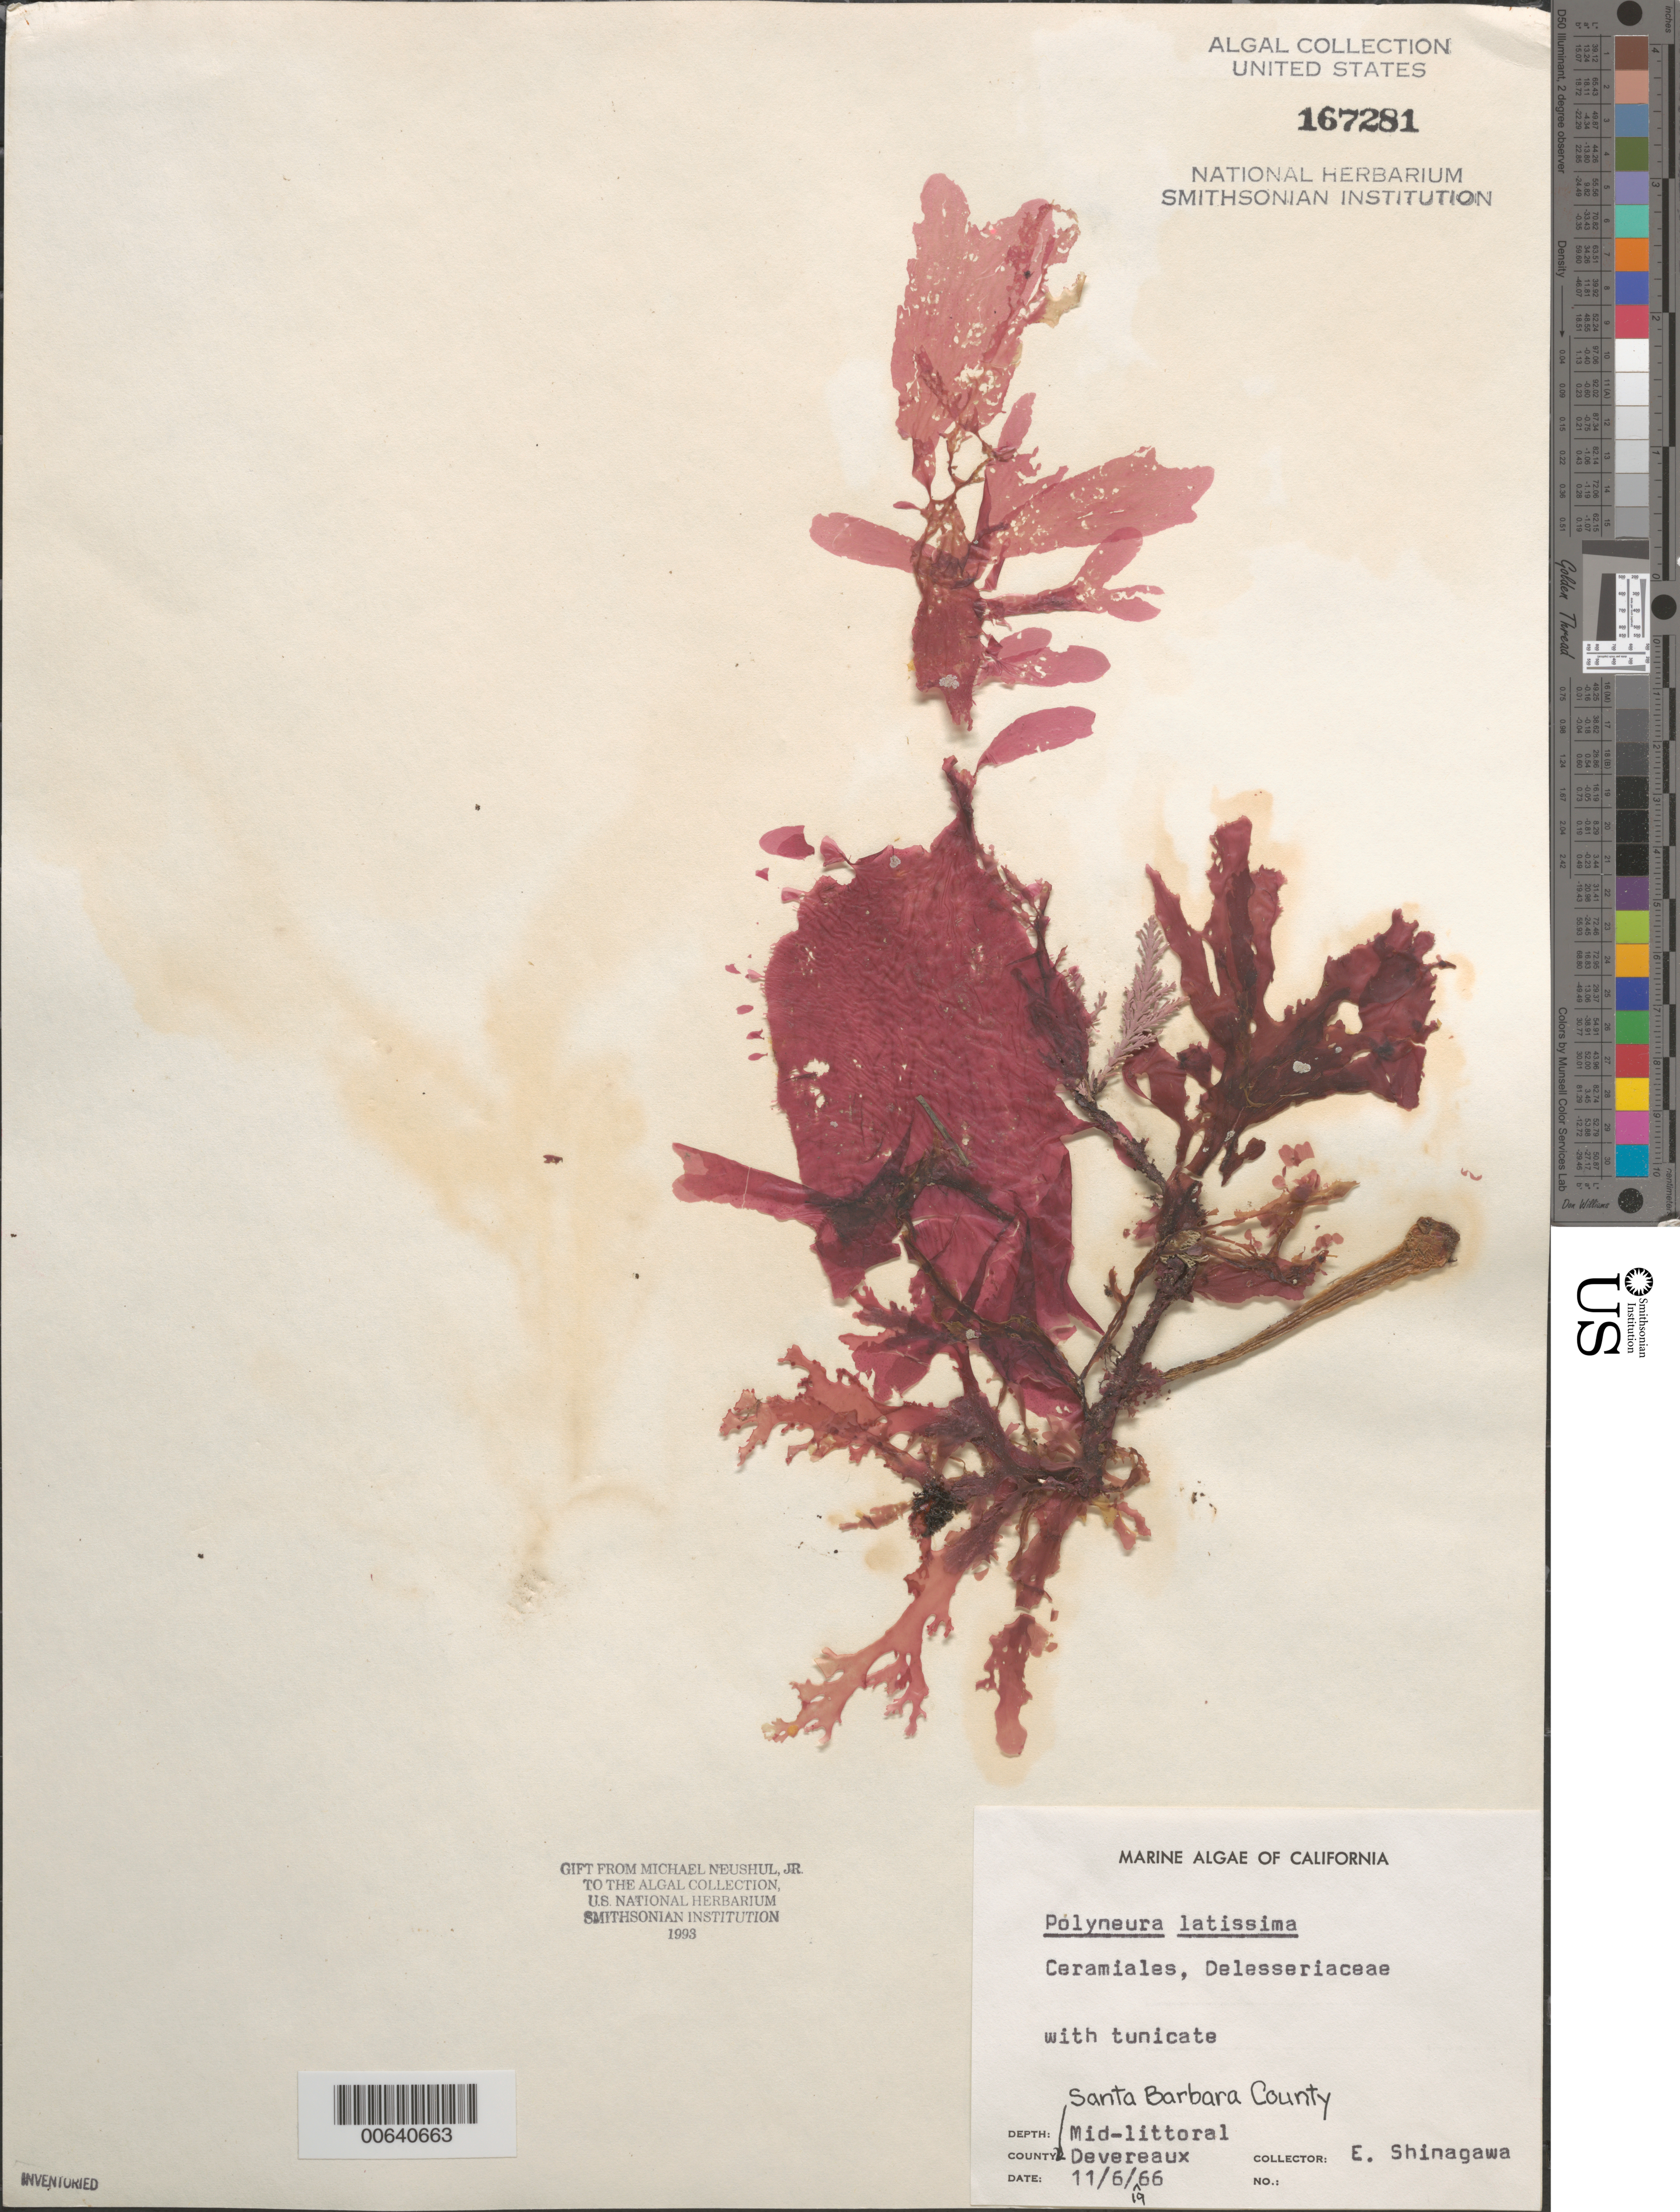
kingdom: Plantae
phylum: Rhodophyta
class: Florideophyceae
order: Ceramiales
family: Delesseriaceae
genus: Polyneura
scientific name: Polyneura latissima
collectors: E. Shinagawa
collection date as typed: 06 Nov 1966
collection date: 1966-11-06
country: United States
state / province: California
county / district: Santa Barbara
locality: Devereaux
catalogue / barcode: US 167281